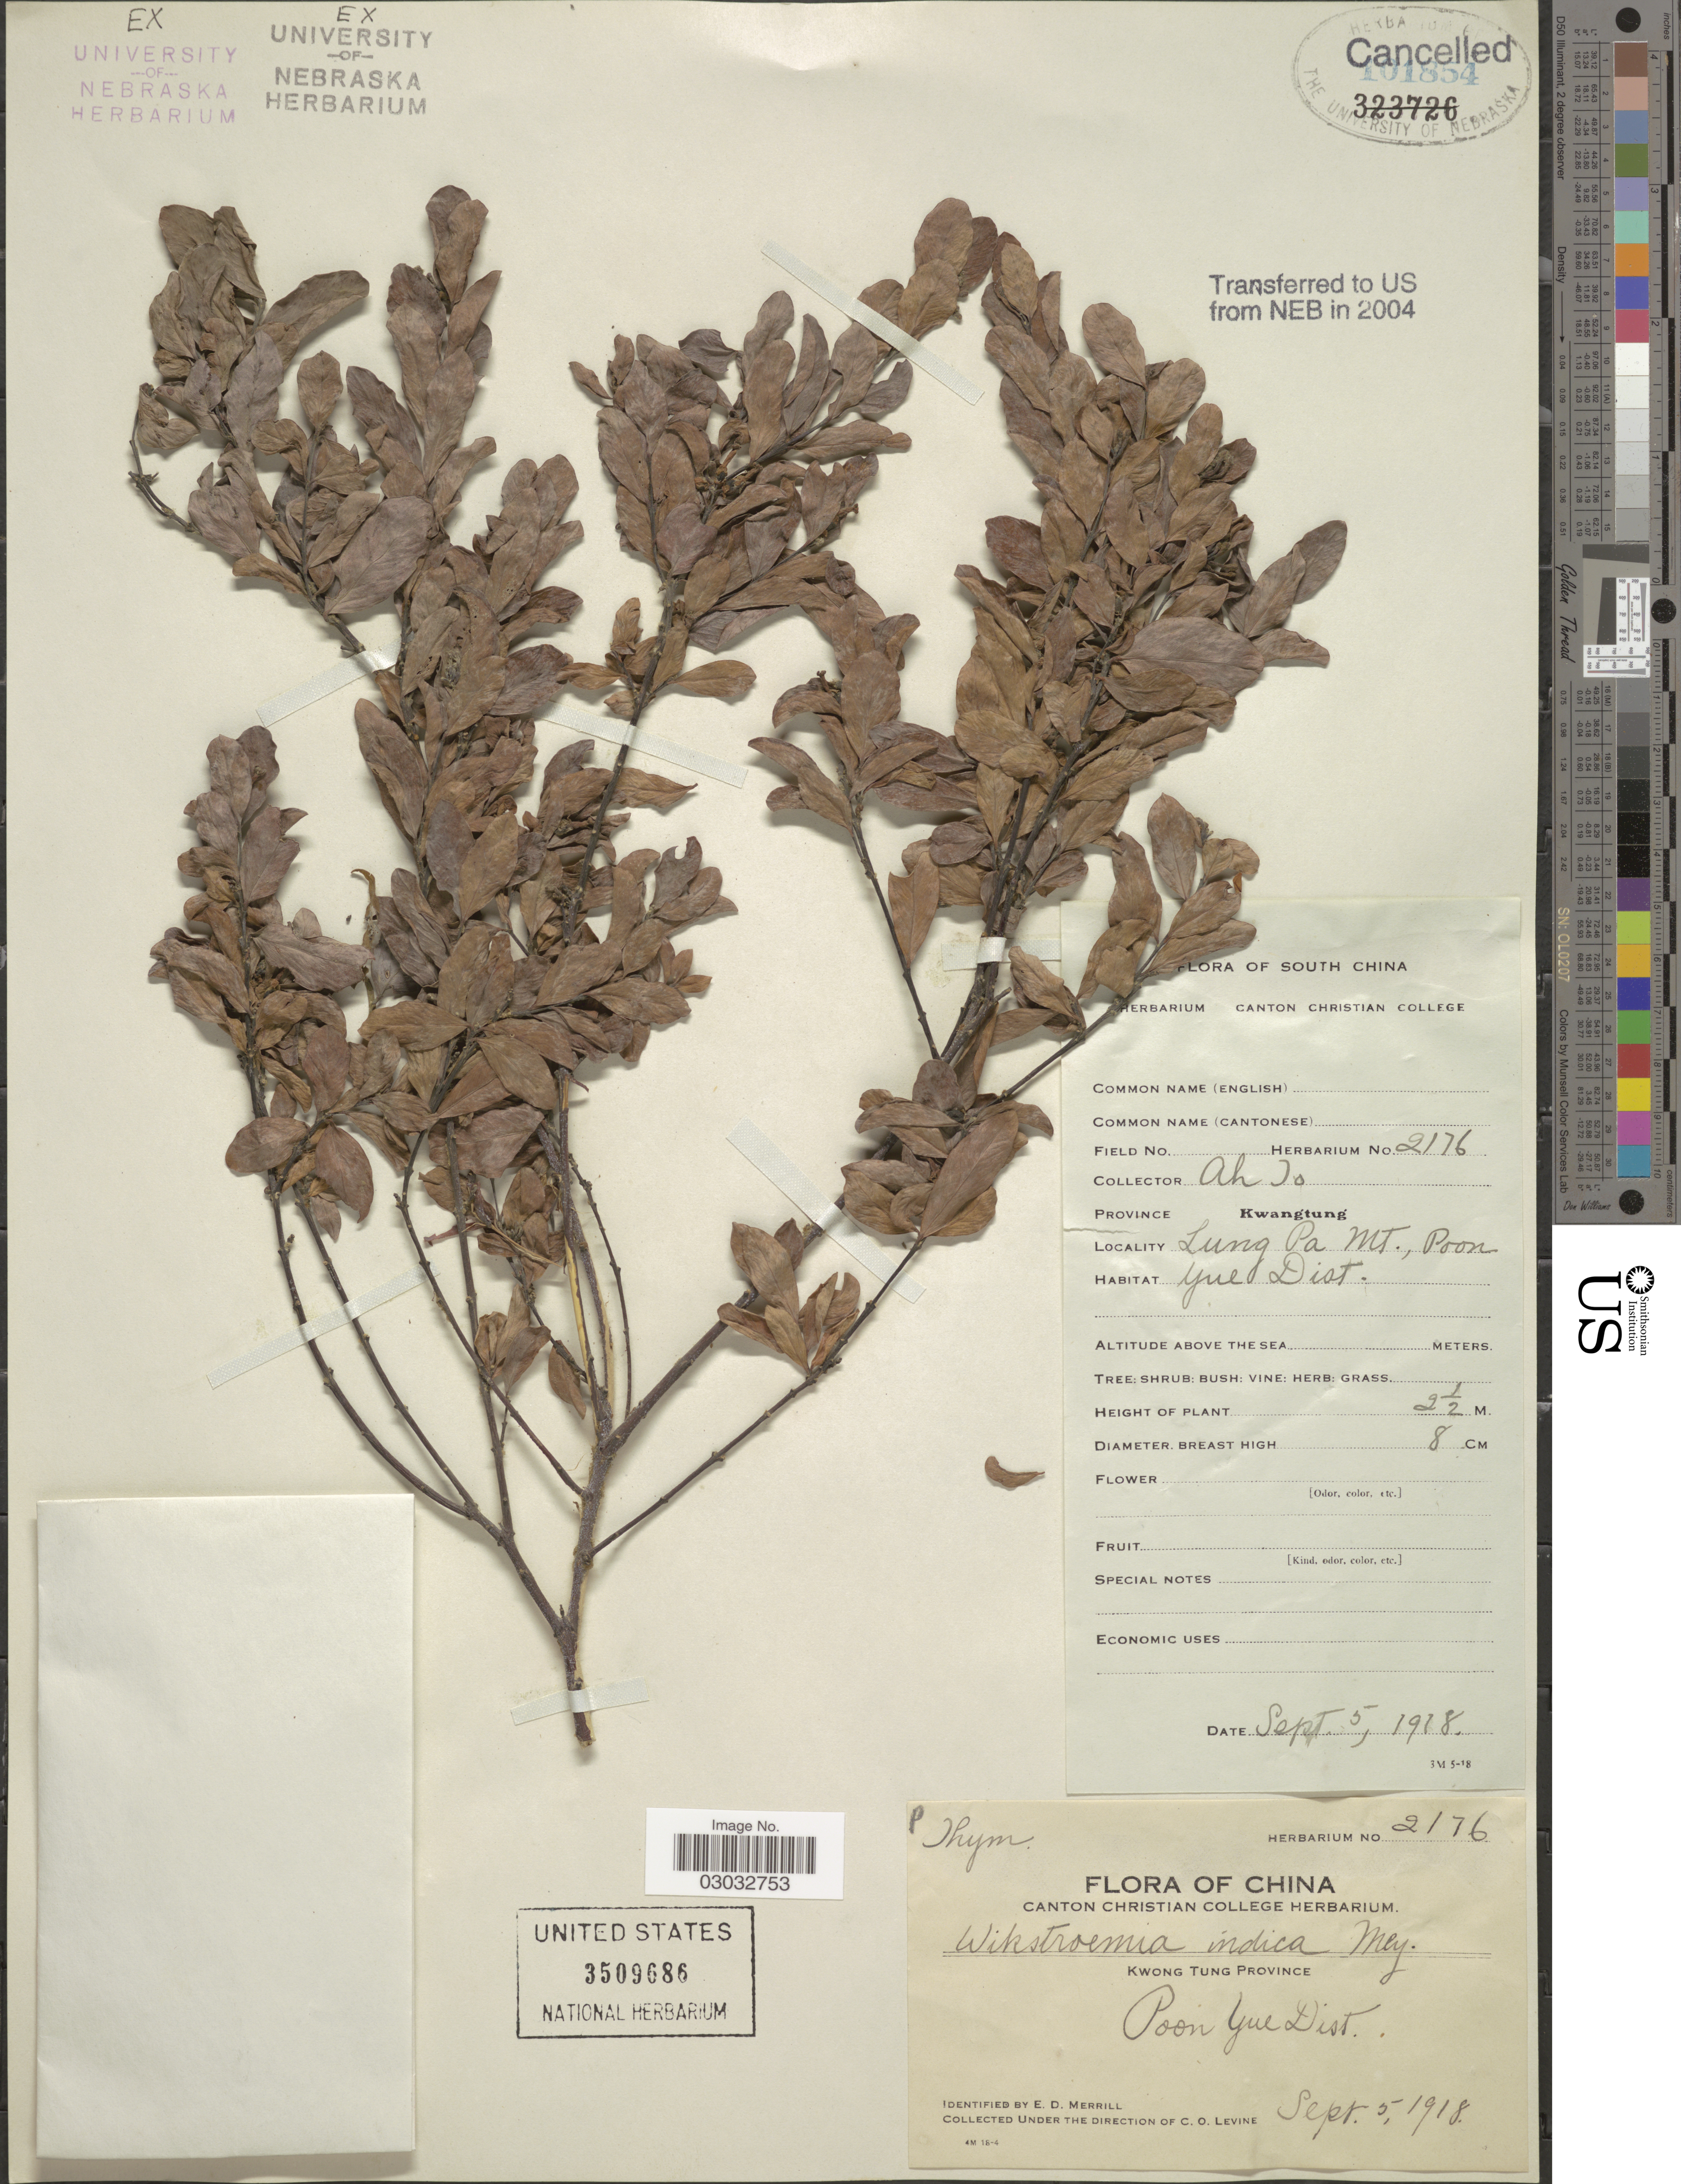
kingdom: Plantae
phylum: Tracheophyta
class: Magnoliopsida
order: Malvales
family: Thymelaeaceae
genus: Wikstroemia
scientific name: Wikstroemia indica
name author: (L.) C.A. Mey.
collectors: Ah To & C. O. Levine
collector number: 2176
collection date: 1918-09-05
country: China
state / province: Guangdong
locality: Kwong Tung Province, Poon Yue Dist., Lung Pa Mt.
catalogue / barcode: US 3509686